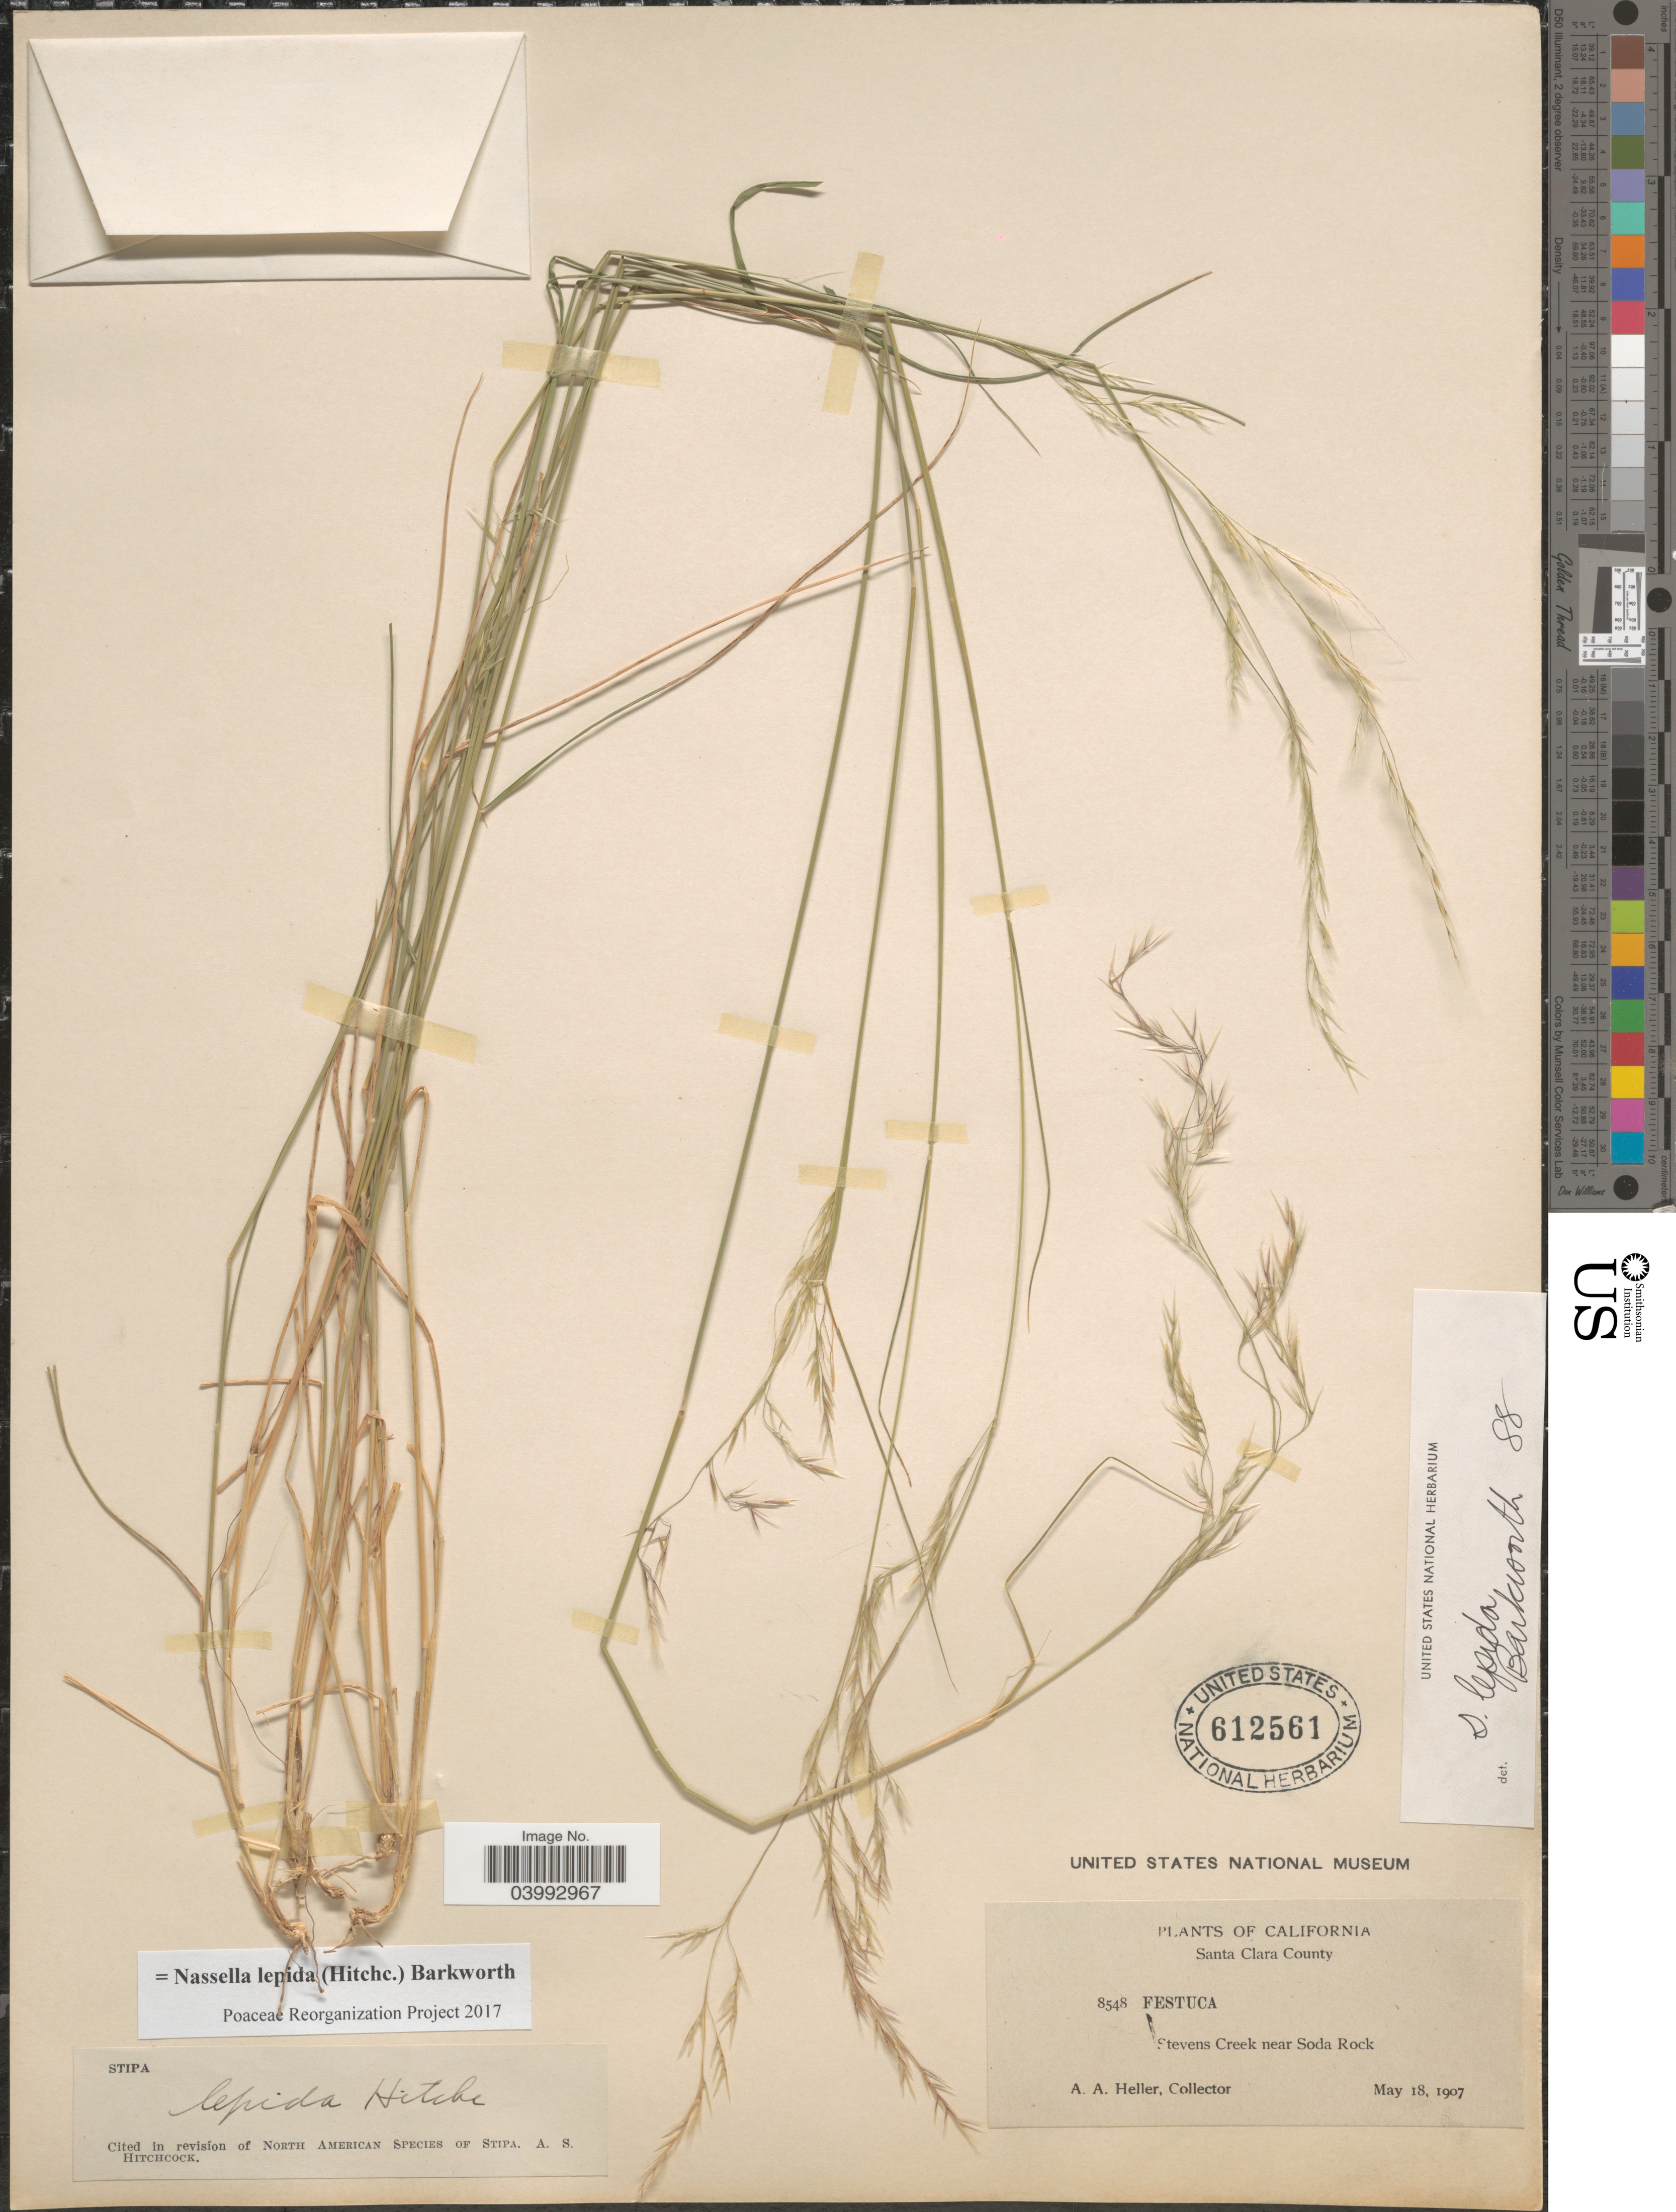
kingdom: Plantae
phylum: Tracheophyta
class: Liliopsida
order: Poales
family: Poaceae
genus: Nassella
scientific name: Nassella lepida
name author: (Hitchc.) Barkworth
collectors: A. A. Heller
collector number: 8548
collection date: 1907-05-18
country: United States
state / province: California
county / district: Santa Clara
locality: Santa Clara County. Stevens Creek near Soda Rock.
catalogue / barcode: US 612561